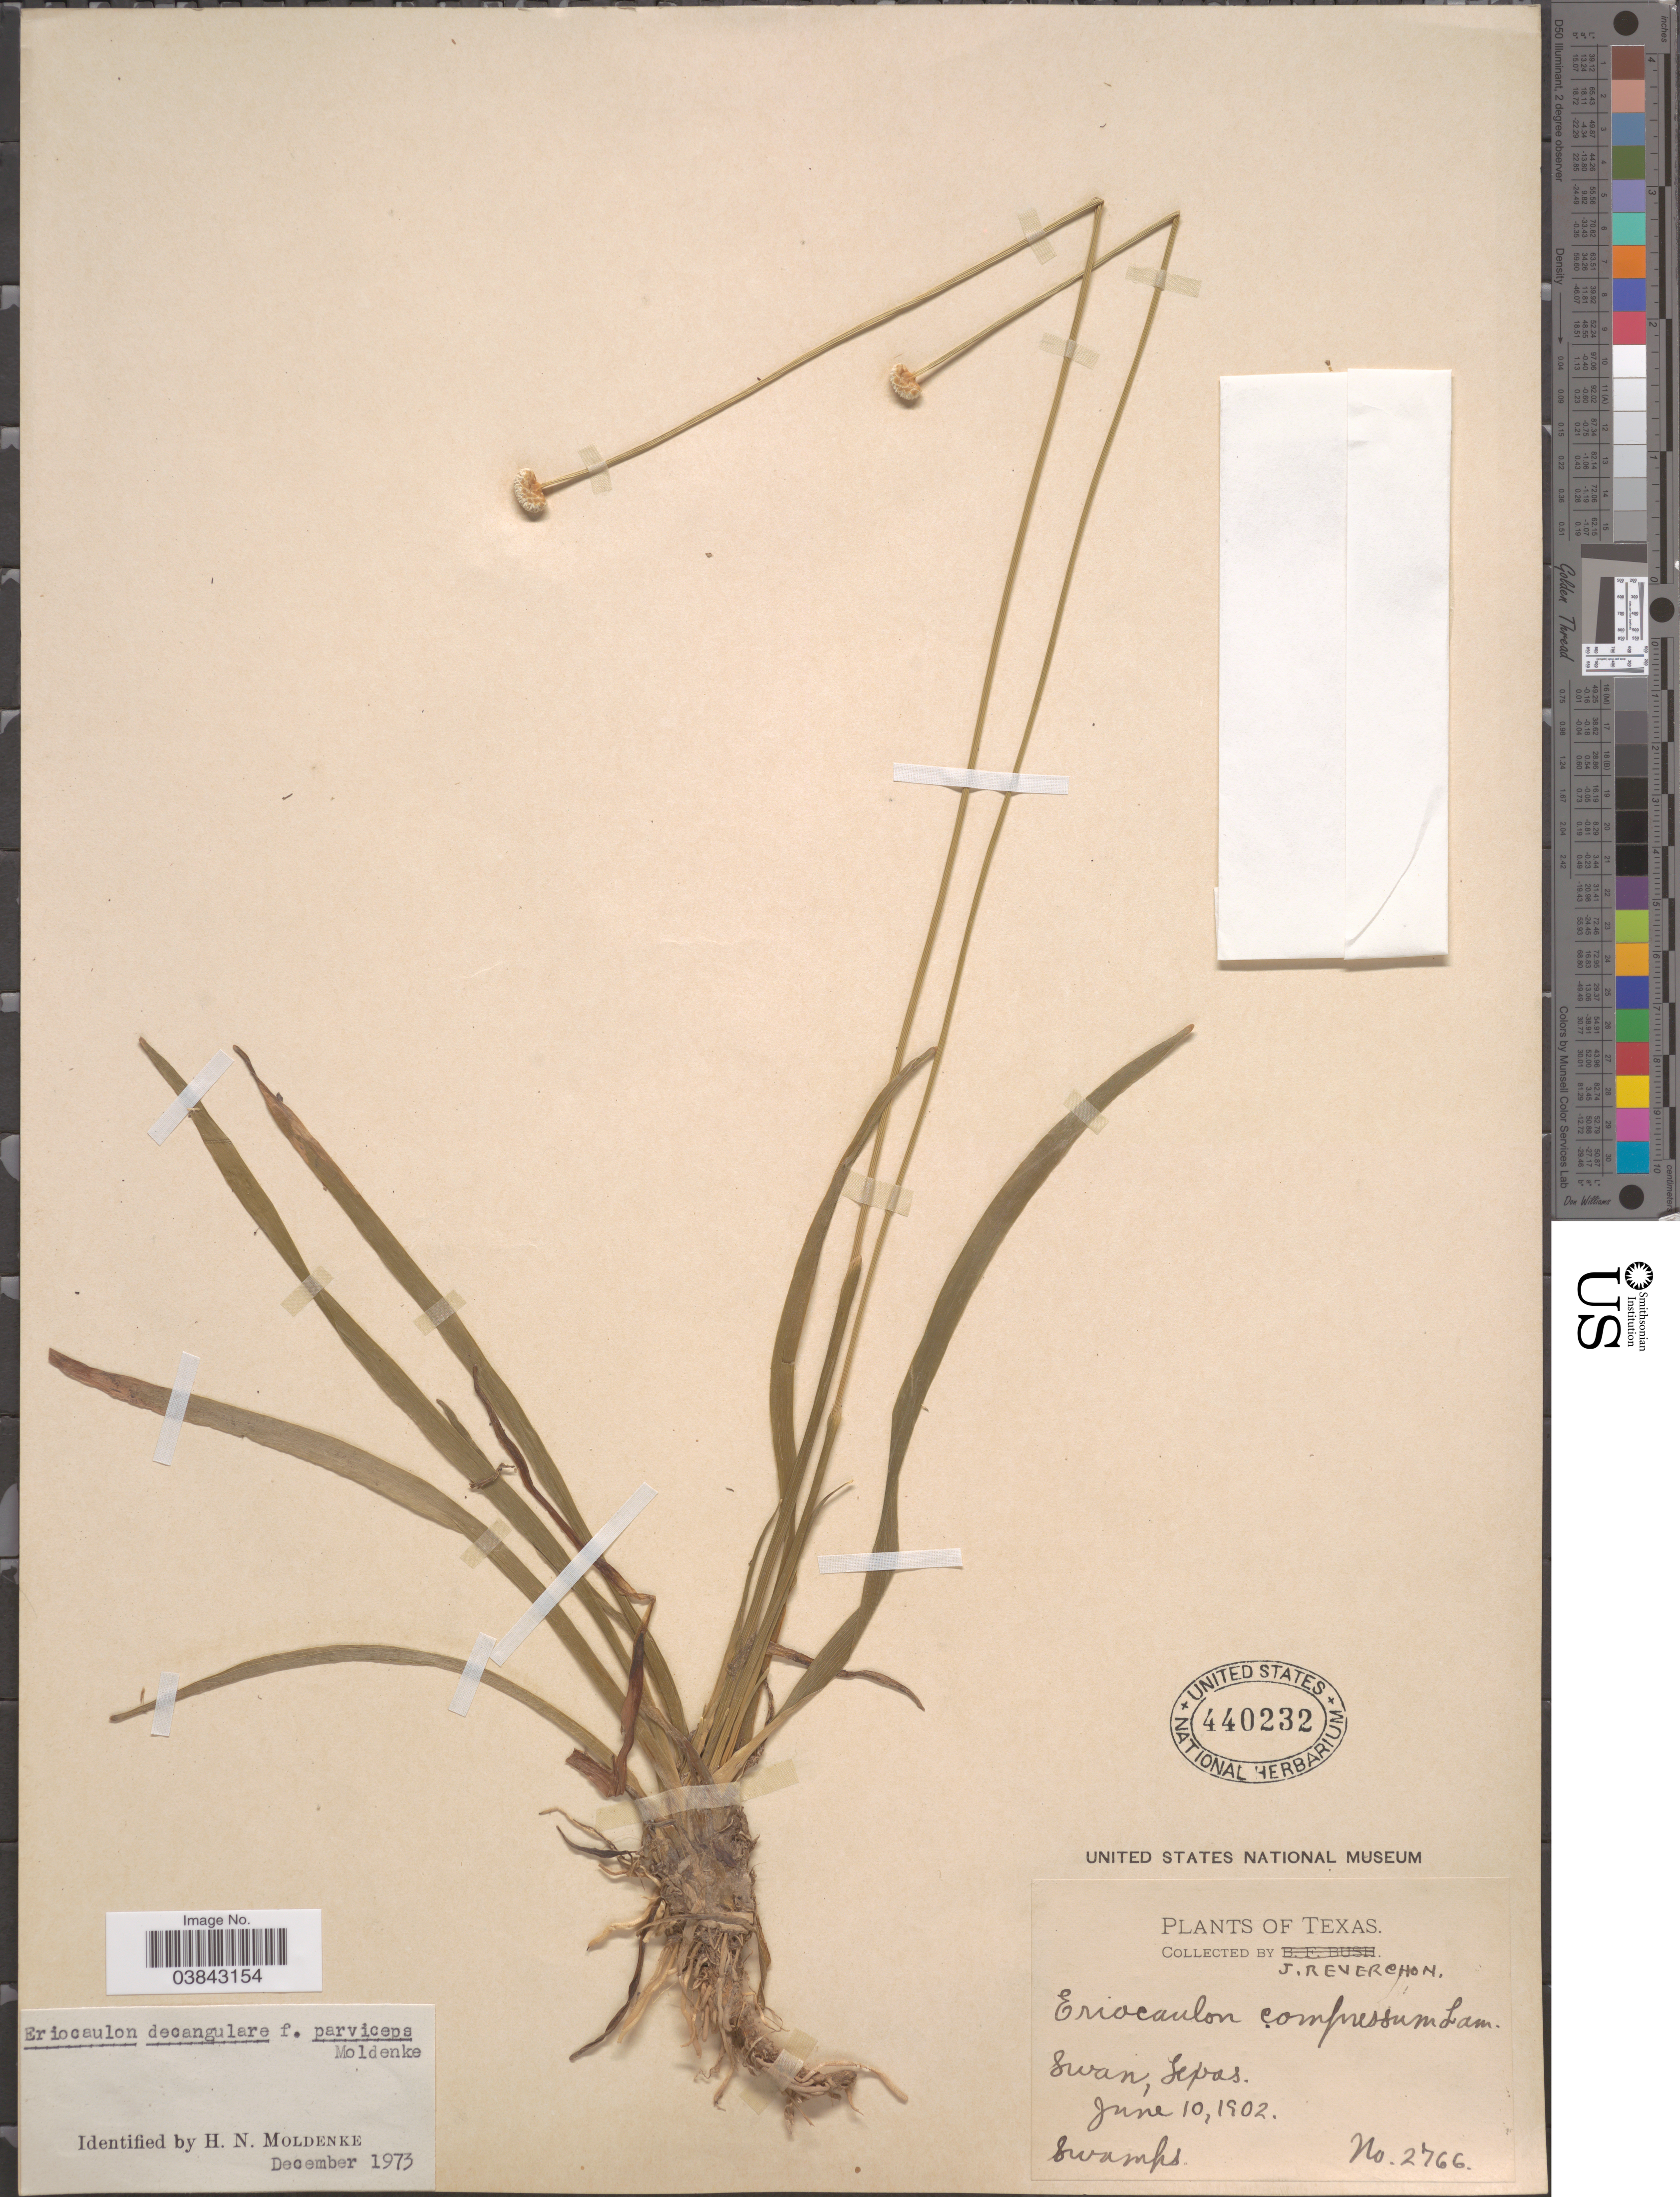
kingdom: Plantae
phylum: Tracheophyta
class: Liliopsida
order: Poales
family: Eriocaulaceae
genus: Eriocaulon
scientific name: Eriocaulon decangulare f. parviceps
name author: Moldenke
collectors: J. Reverchon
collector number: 2766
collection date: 1902-06-10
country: United States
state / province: Texas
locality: Swan.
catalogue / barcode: US 440232